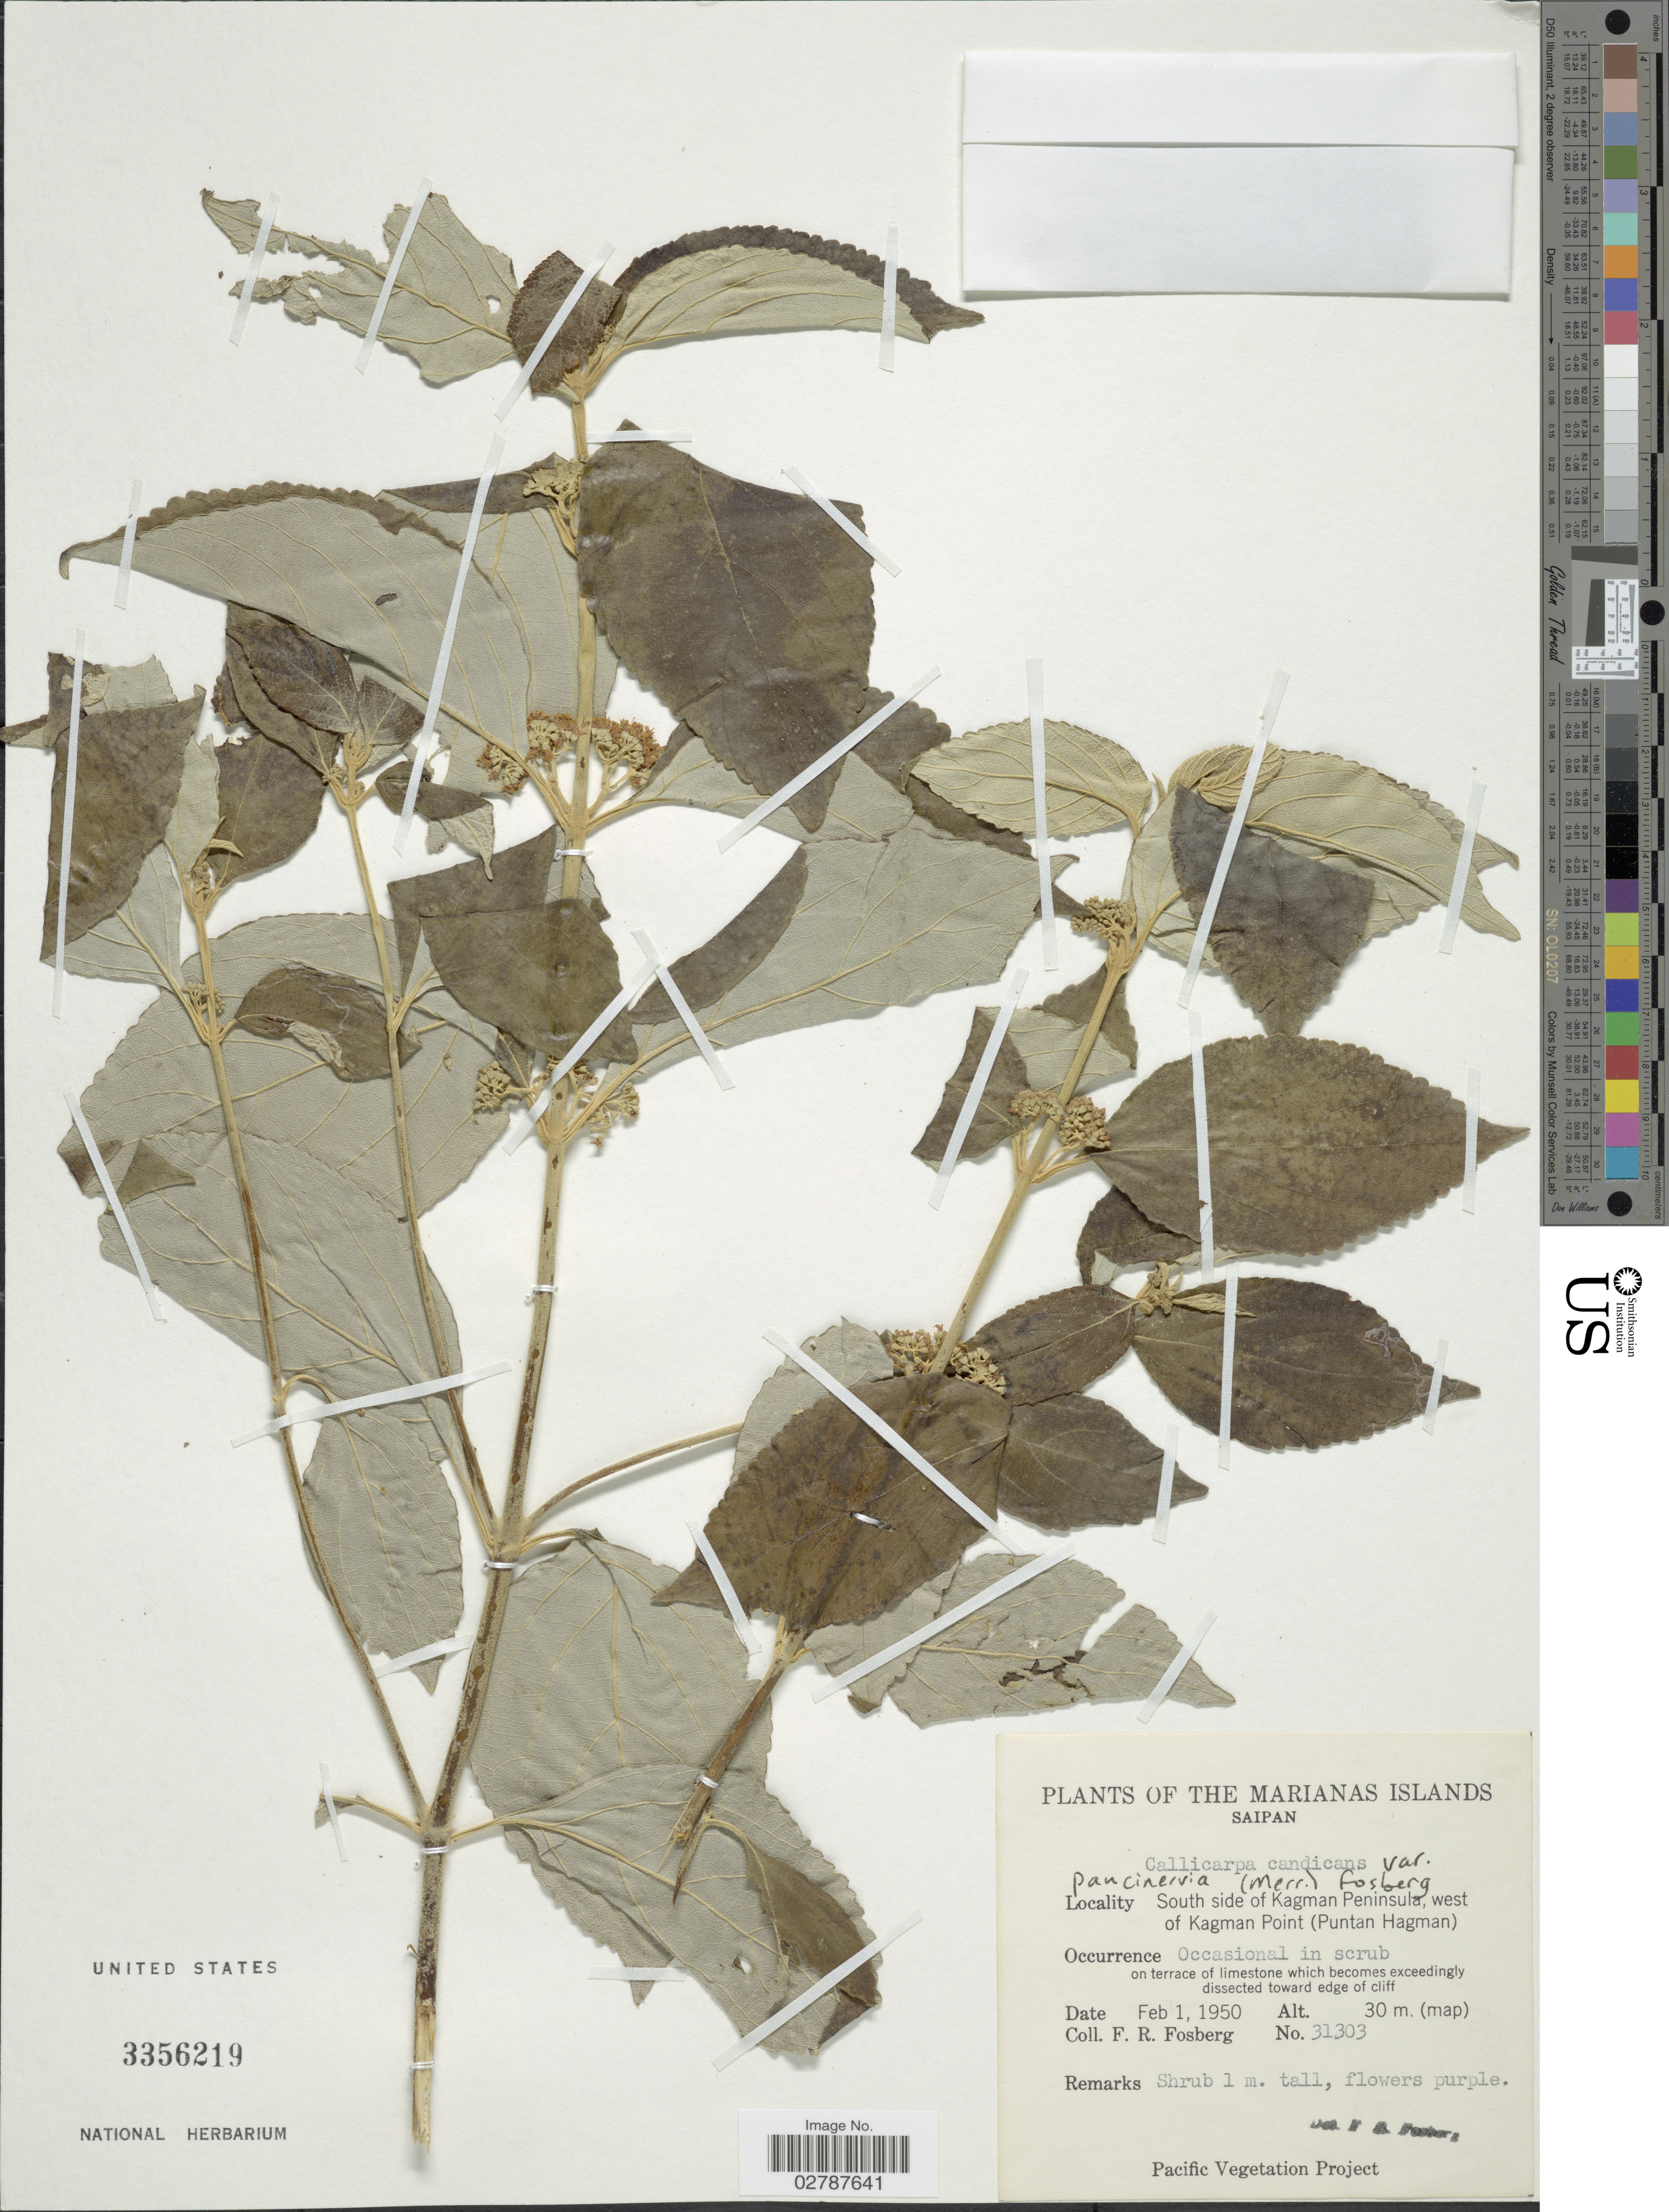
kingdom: Plantae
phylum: Tracheophyta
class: Magnoliopsida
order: Lamiales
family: Lamiaceae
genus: Callicarpa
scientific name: Callicarpa candicans var. paucinervia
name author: (Merr.) Fosberg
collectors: F. R. Fosberg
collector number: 31303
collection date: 1950-02-01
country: Northern Mariana Islands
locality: The Marianas Islands. Saipan. South side of Kagman Peninsula, west of Kagman Point (Puntan Hagman).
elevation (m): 30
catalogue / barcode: US 3356219